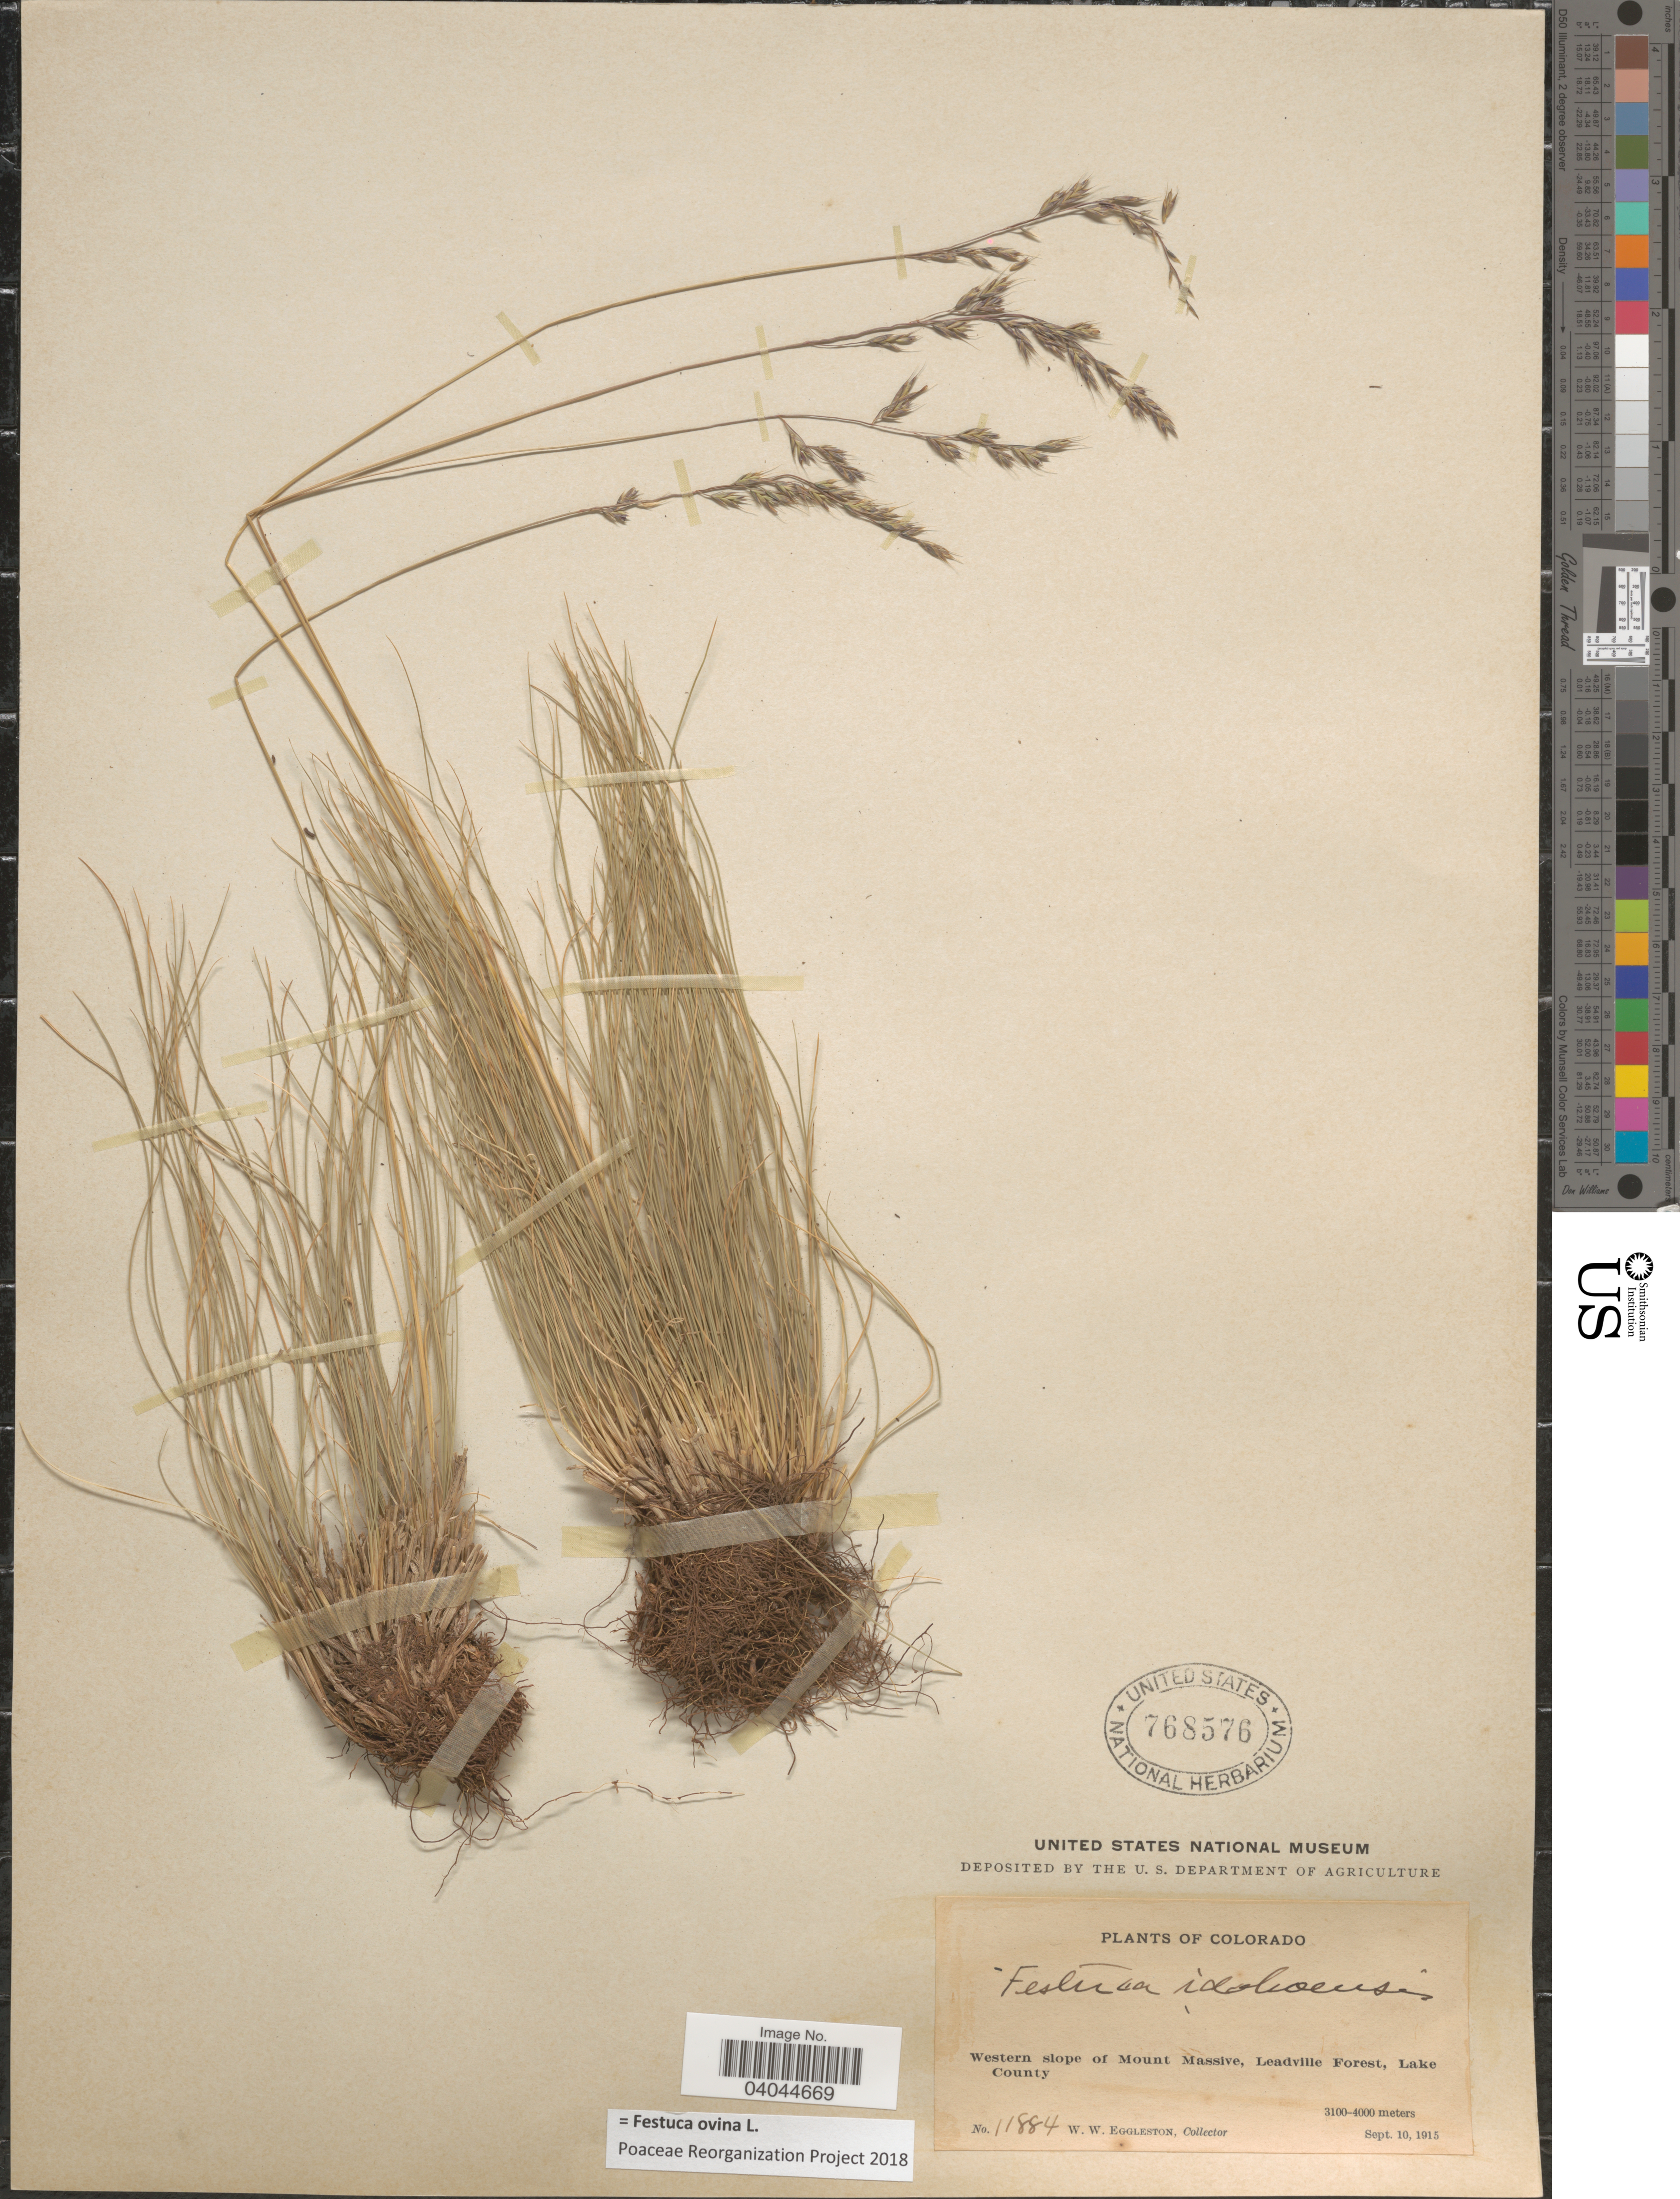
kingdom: Plantae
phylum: Tracheophyta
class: Liliopsida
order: Poales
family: Poaceae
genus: Festuca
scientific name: Festuca ovina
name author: L.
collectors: W. W. Eggleston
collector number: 11884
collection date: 1915-09-10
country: United States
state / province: Colorado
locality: Western slope of Mount Massive, Leadville Forest, Lake County.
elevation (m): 3100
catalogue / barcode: US 768576